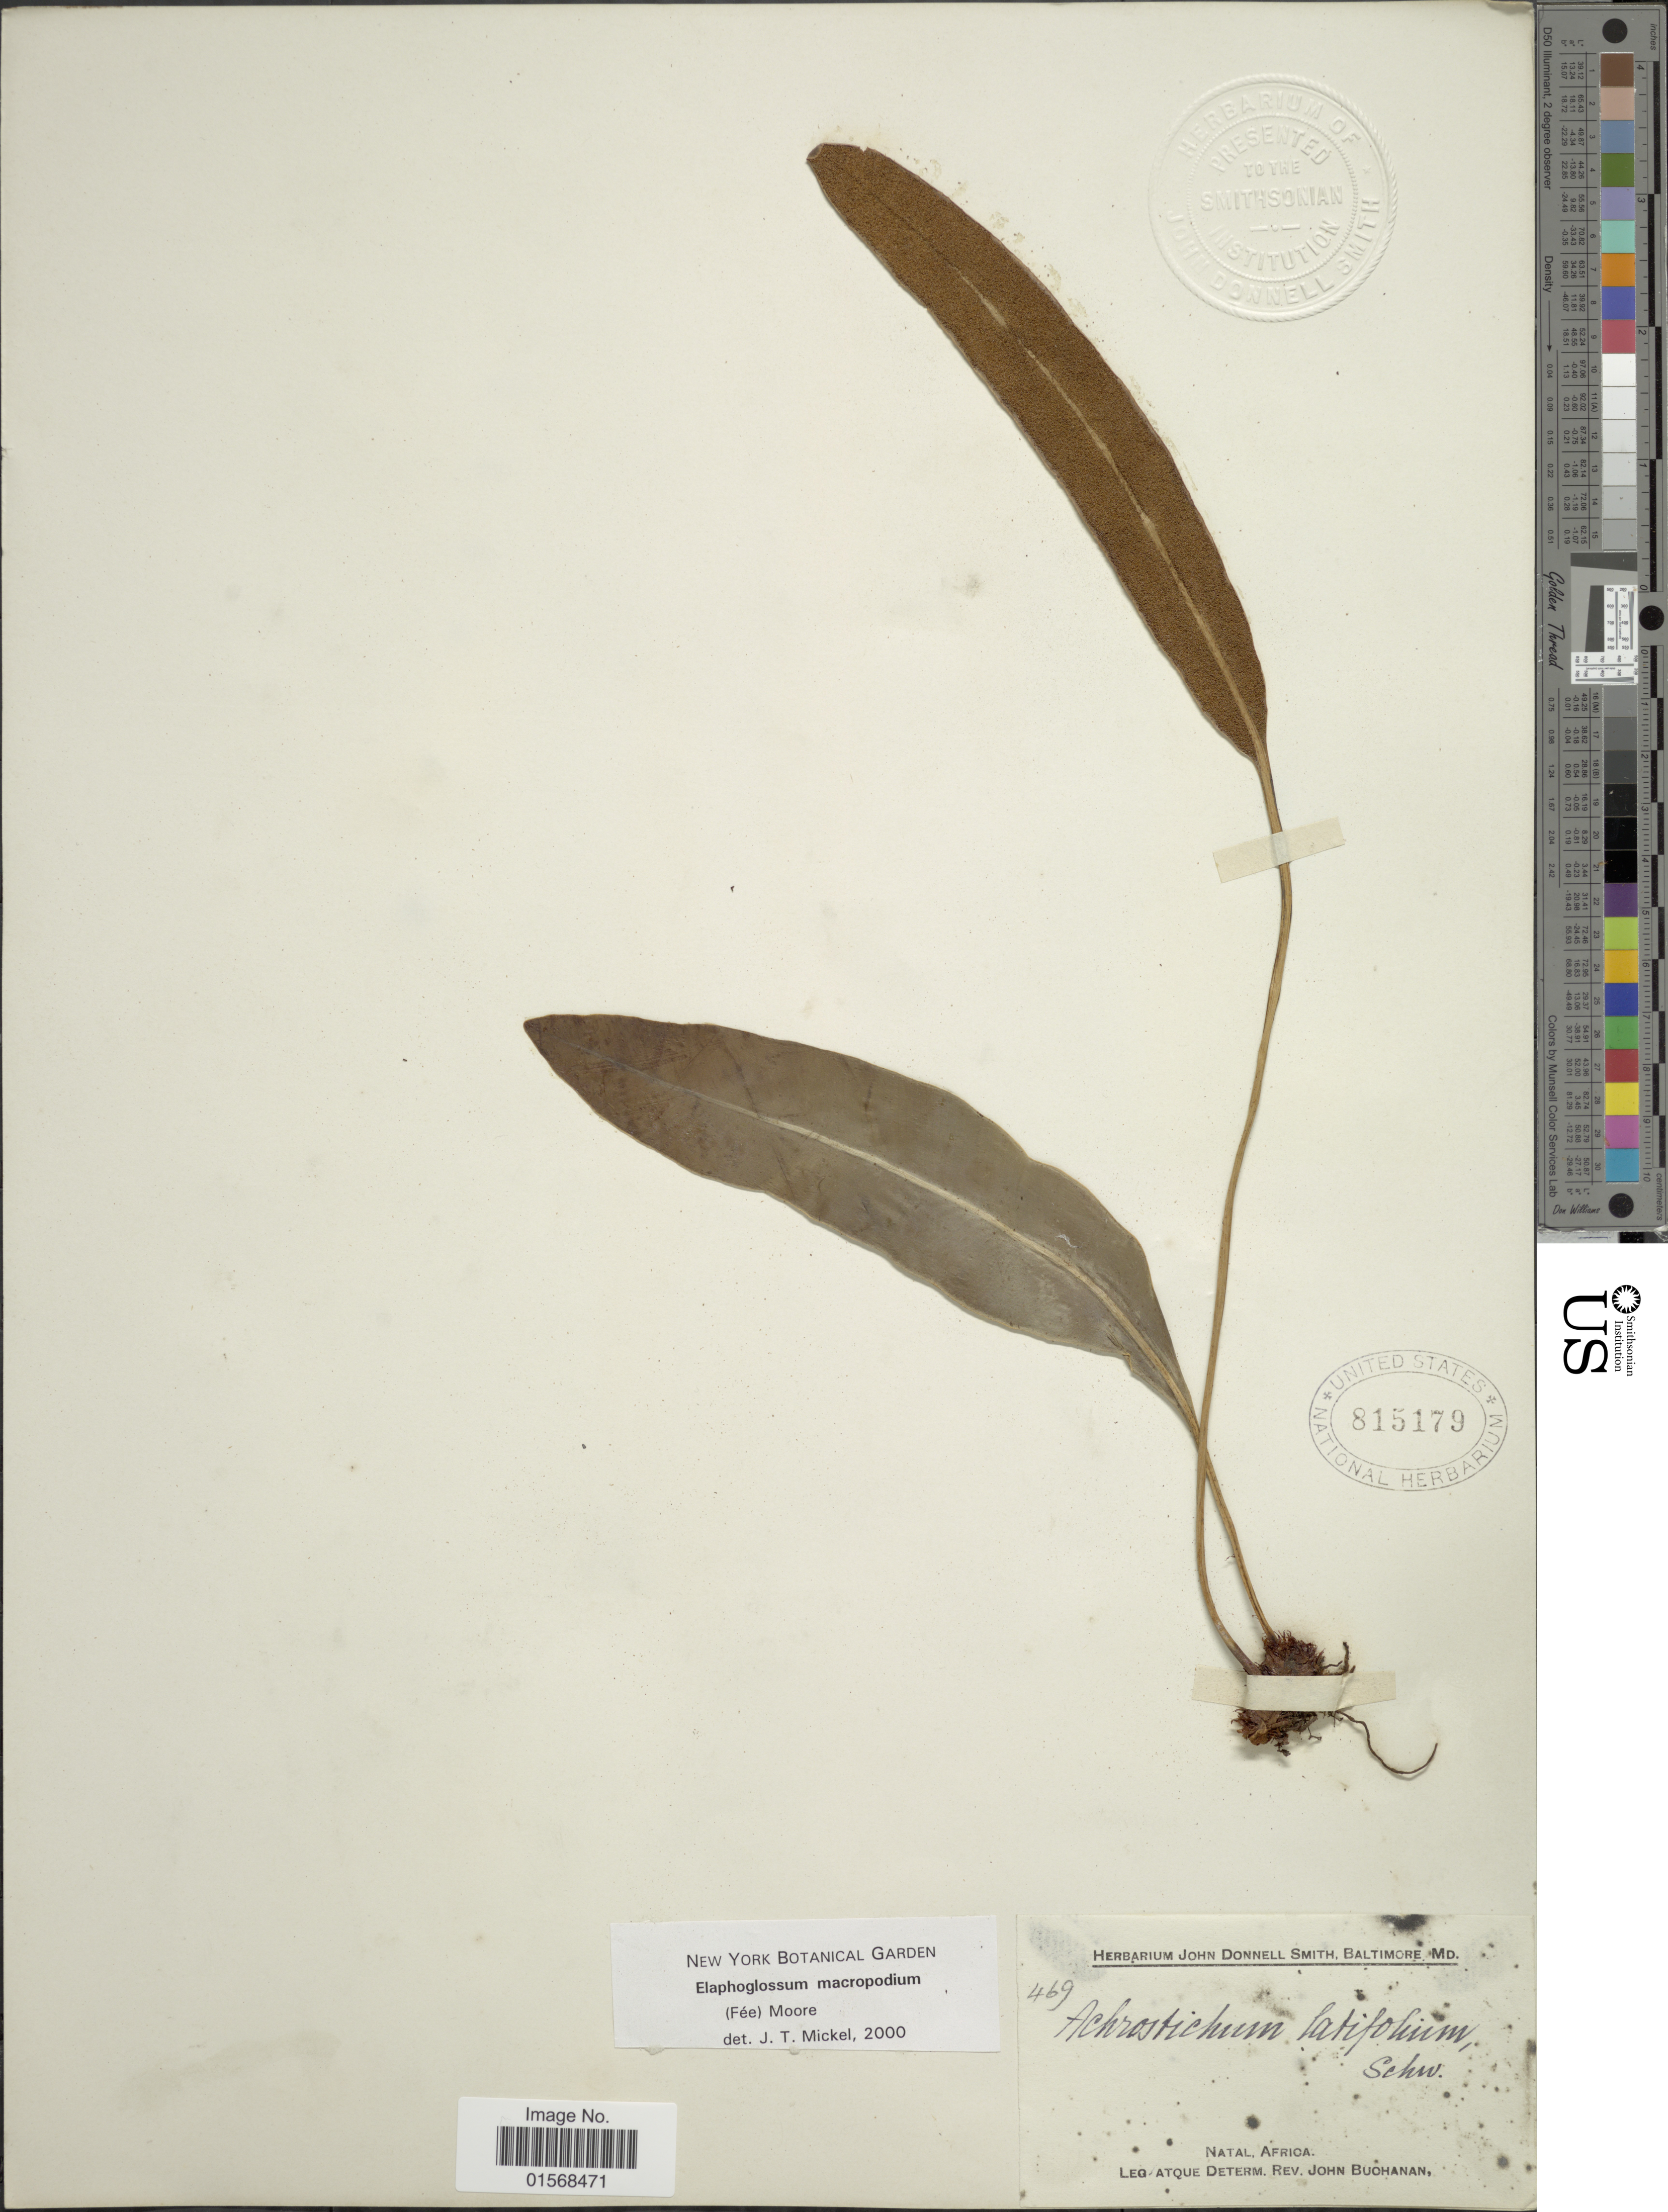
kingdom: Plantae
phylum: Tracheophyta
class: Polypodiopsida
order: Polypodiales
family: Dryopteridaceae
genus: Elaphoglossum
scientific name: Elaphoglossum macropodium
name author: (Fée) T. Moore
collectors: J. Buchanan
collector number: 469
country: South Africa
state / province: KwaZulu-Natal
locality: Natal, Africa.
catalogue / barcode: US 815179